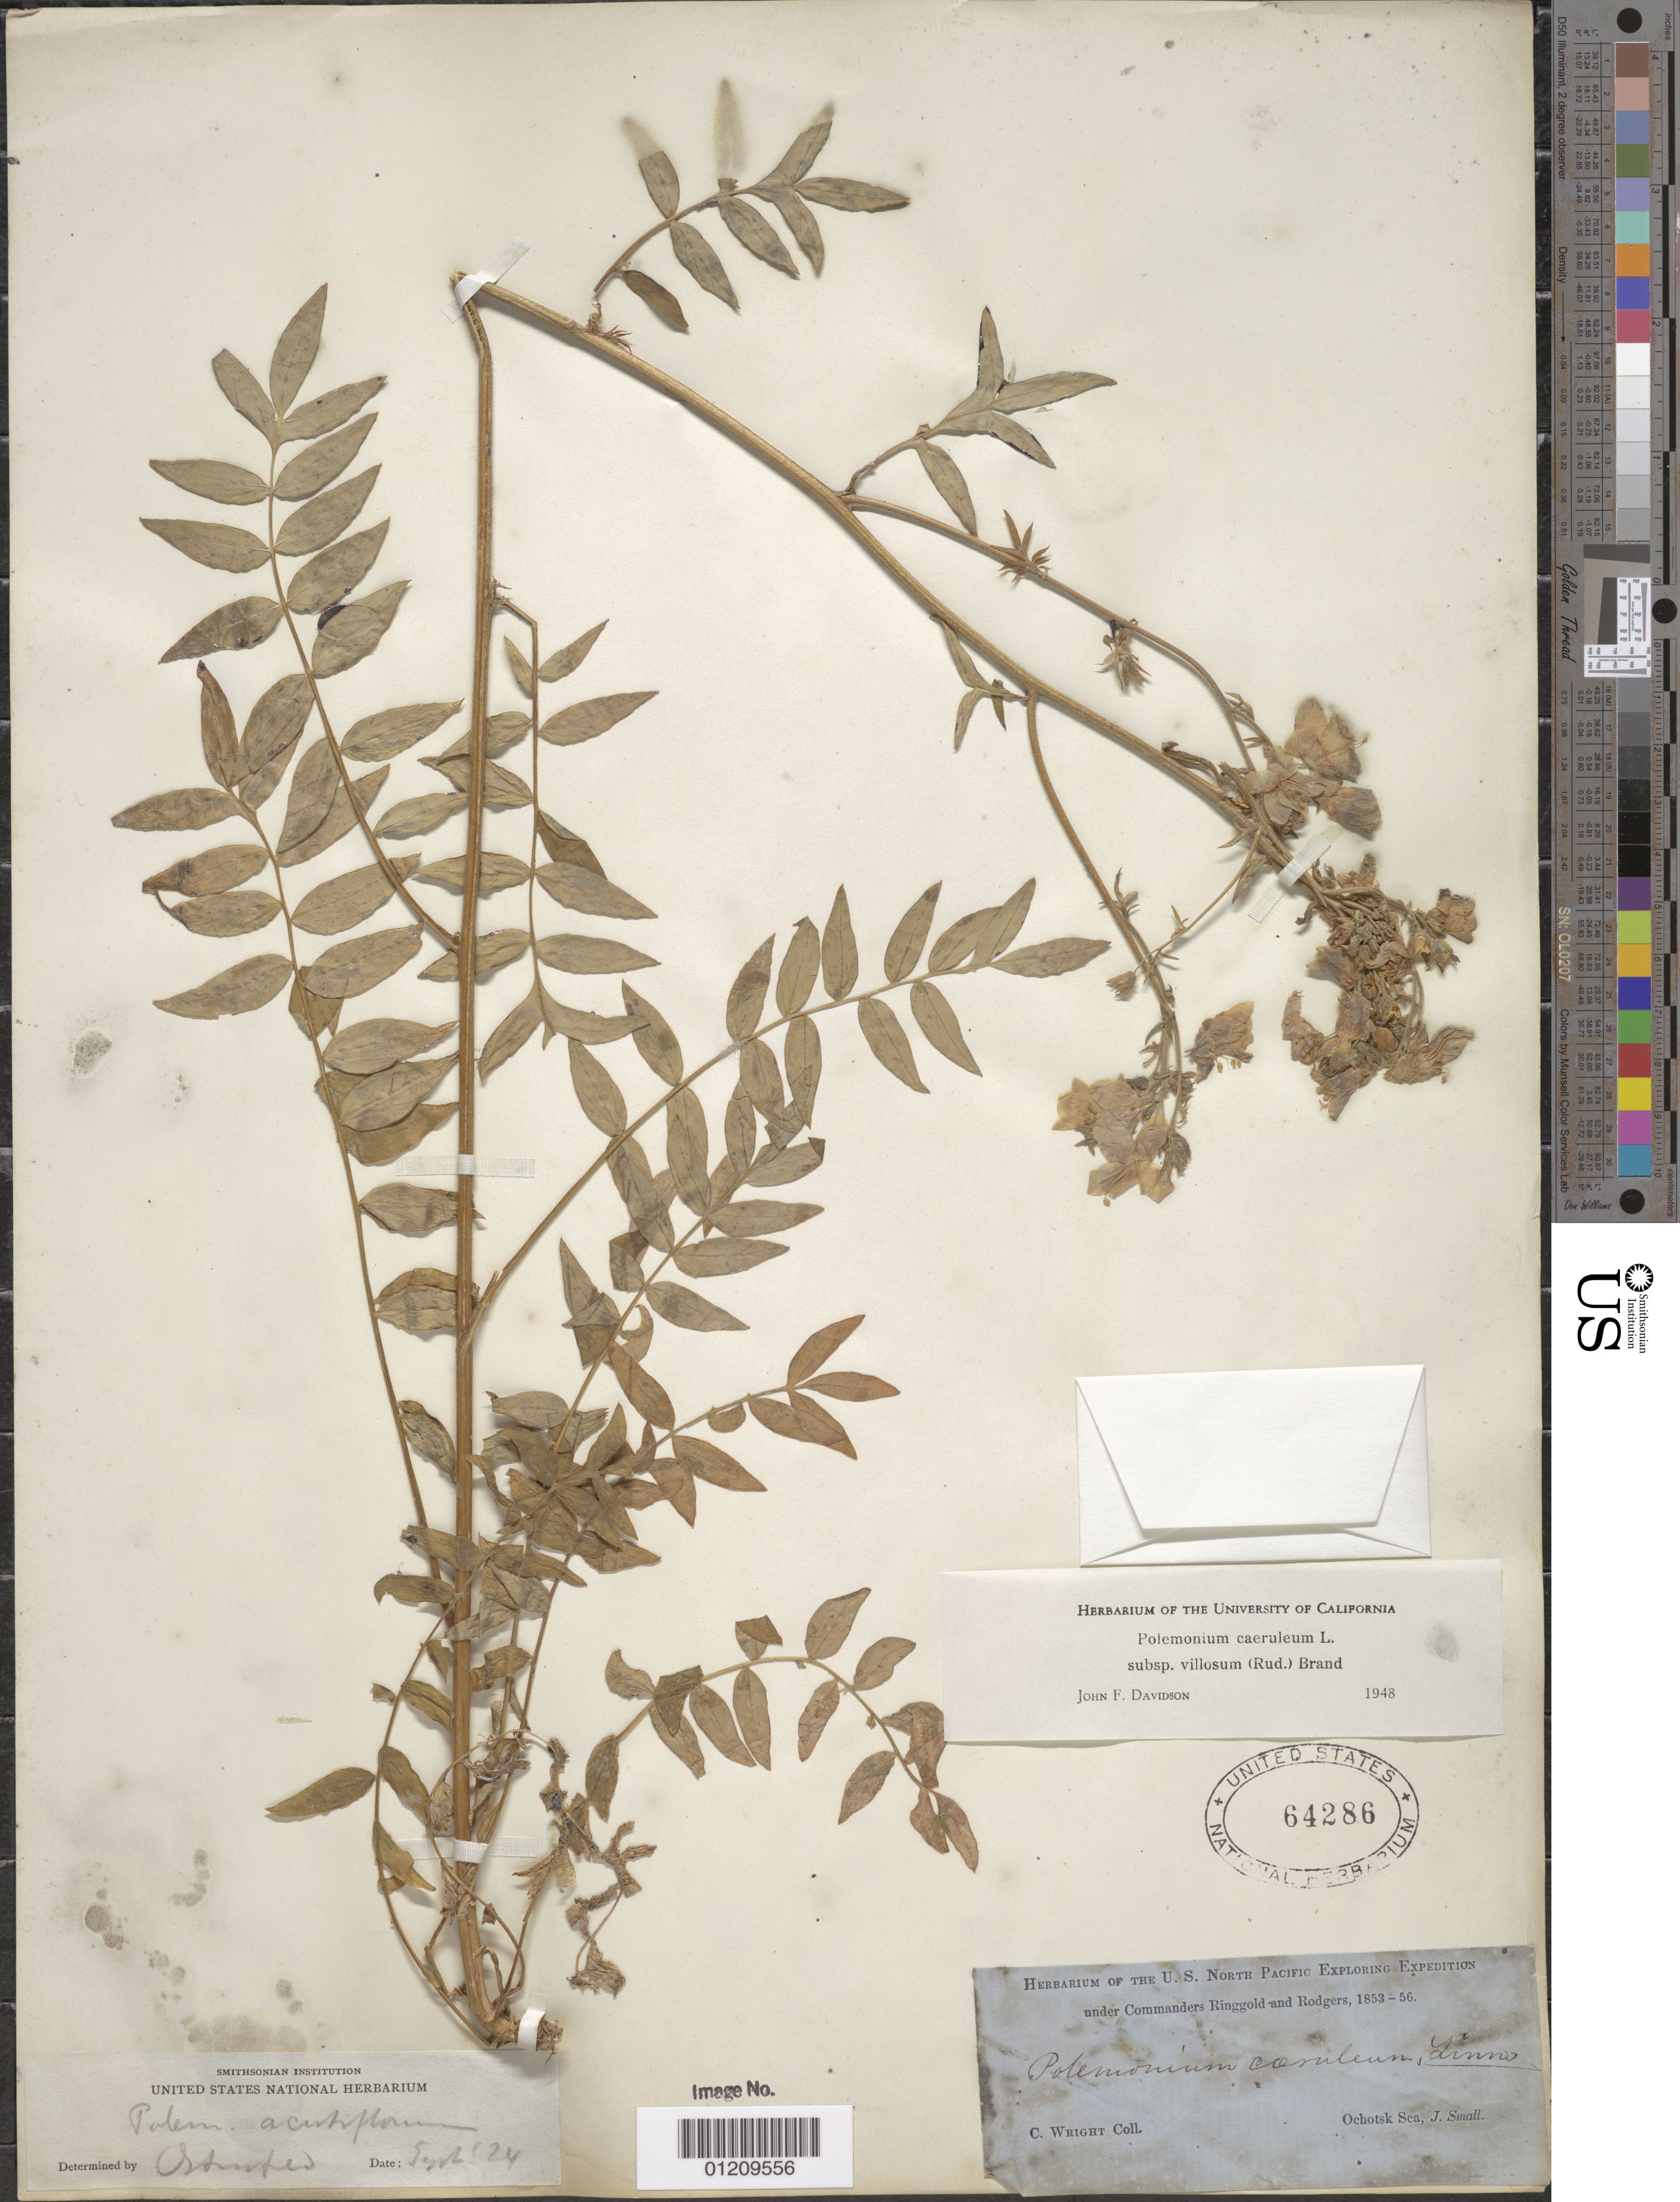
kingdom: Plantae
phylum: Tracheophyta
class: Magnoliopsida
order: Ericales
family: Polemoniaceae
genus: Polemonium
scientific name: Polemonium caeruleum subsp. villosum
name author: (Rudolph ex Georgi) Brand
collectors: C. Wright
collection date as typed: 1853 to -- --- 1856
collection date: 1853/1856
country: Russian Federation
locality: Ochotsk Sea.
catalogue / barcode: US 64286